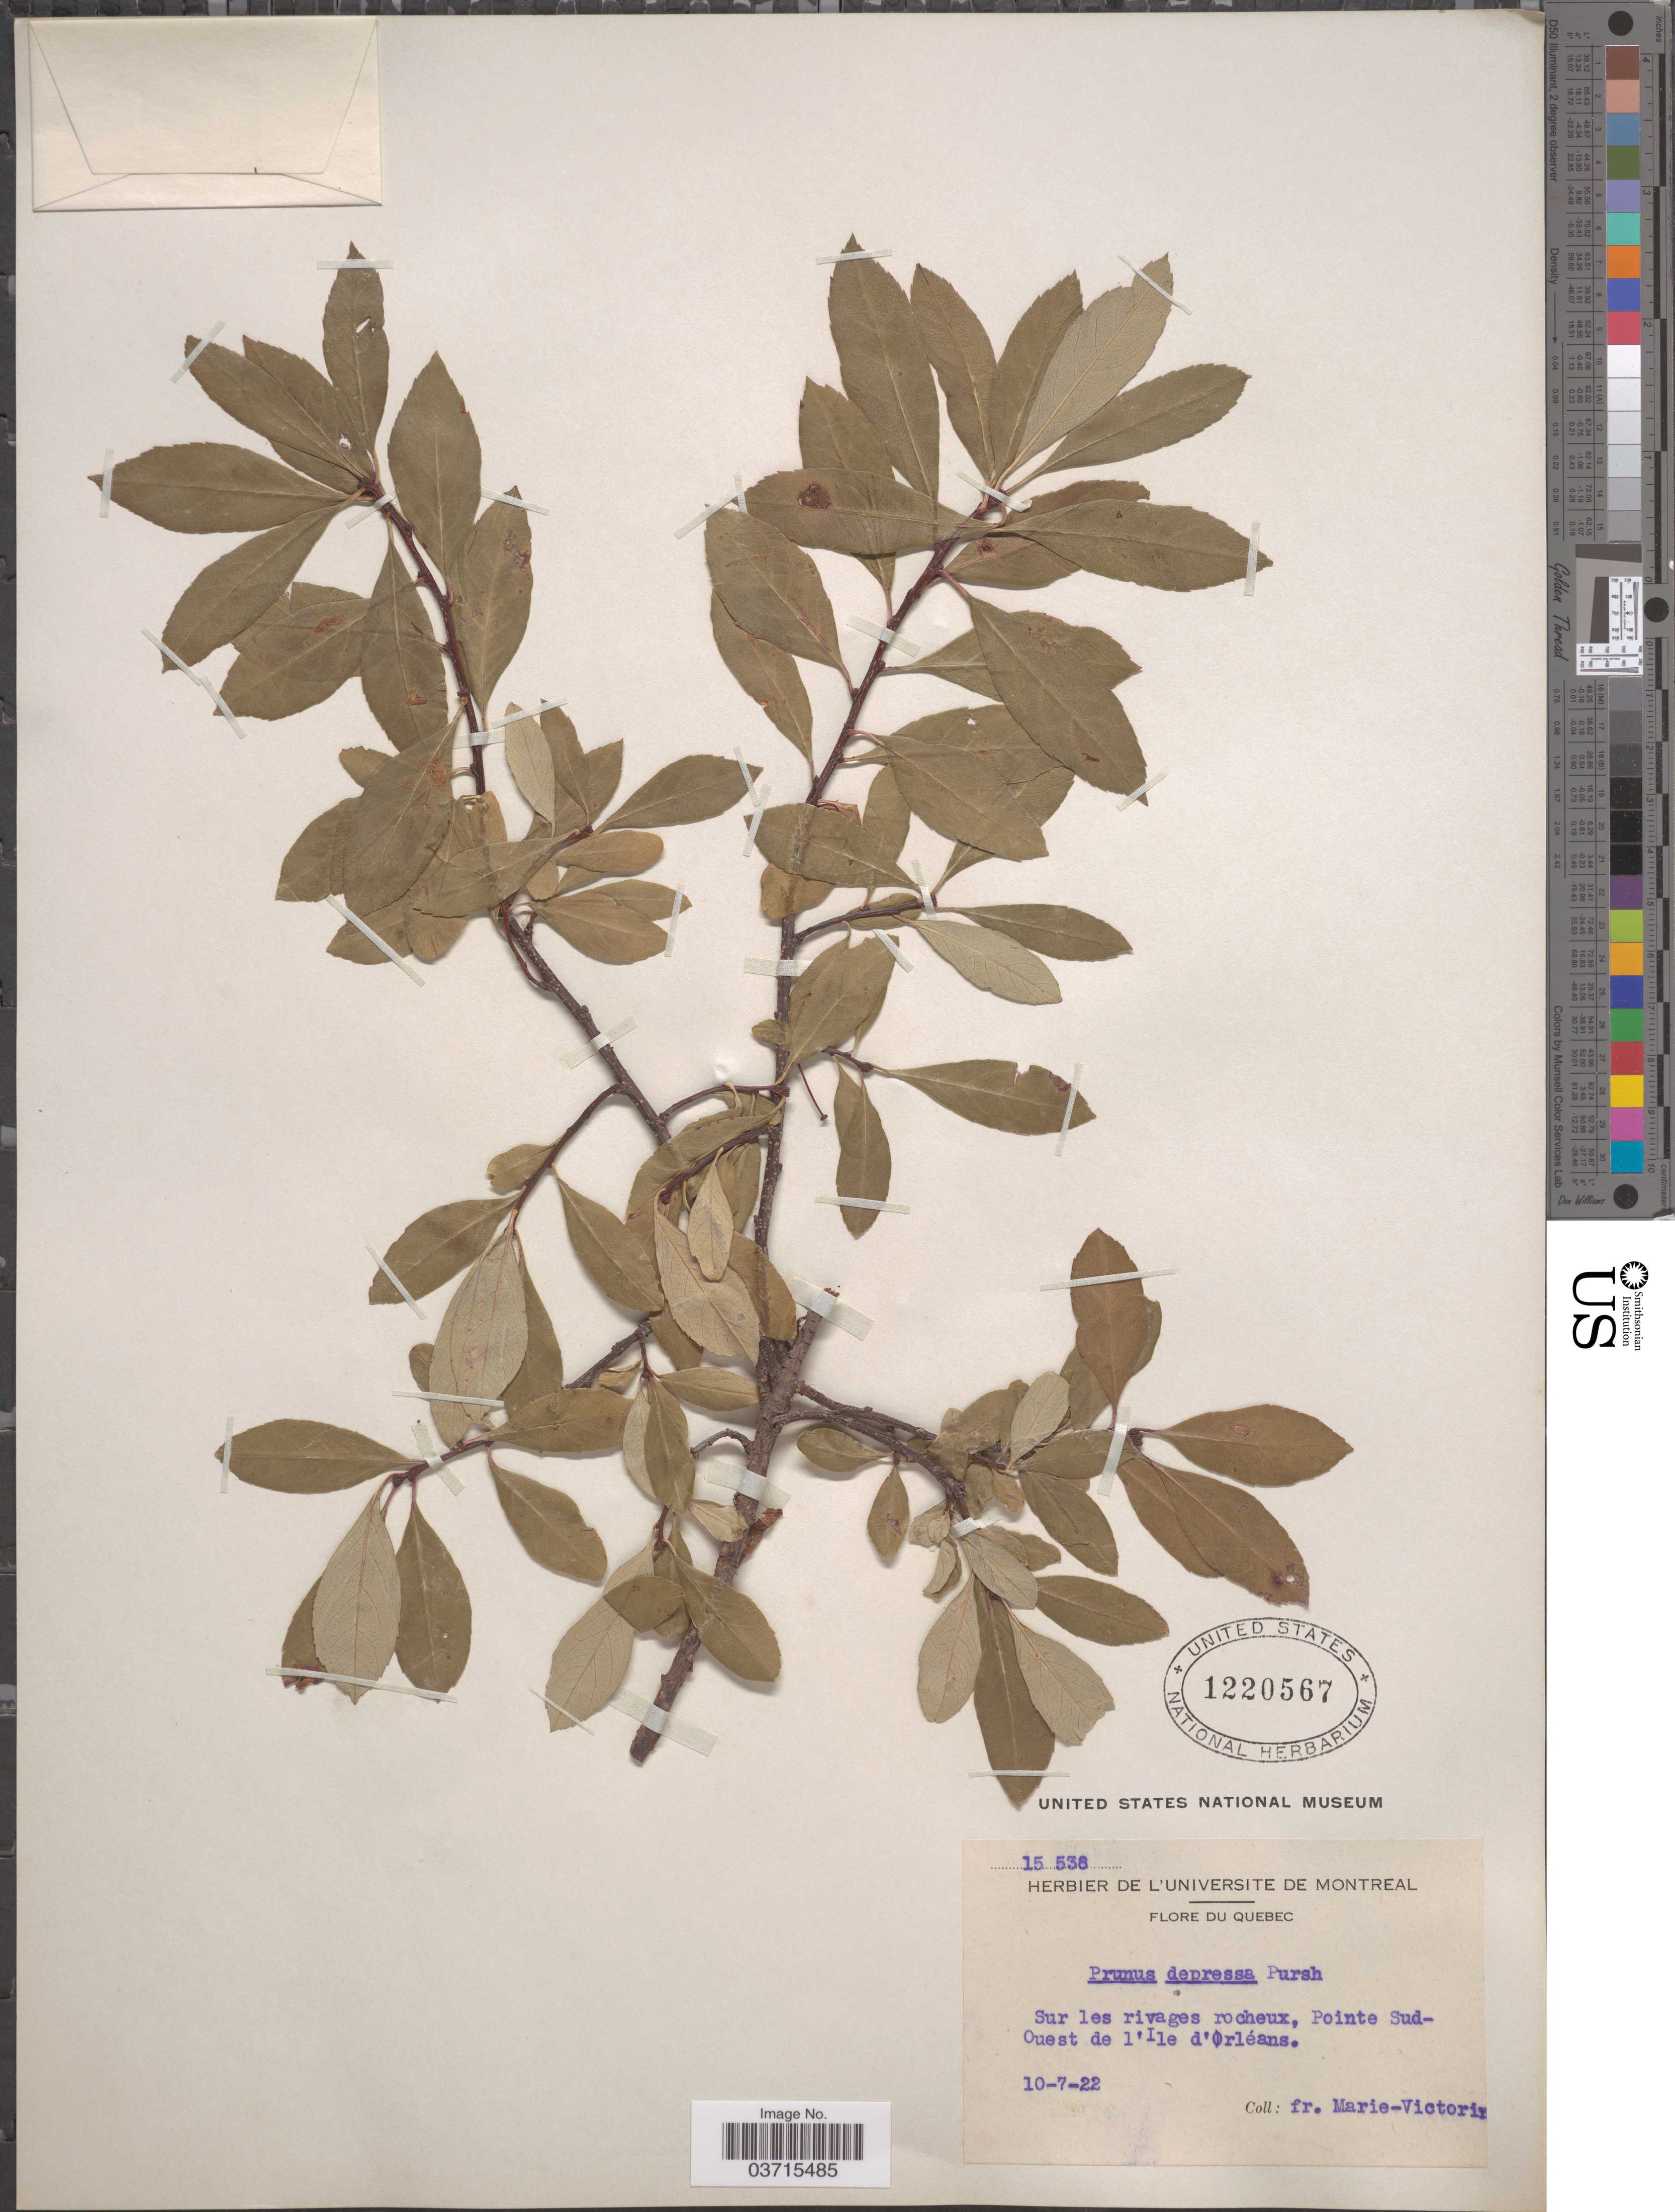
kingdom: Plantae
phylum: Tracheophyta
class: Magnoliopsida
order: Rosales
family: Rosaceae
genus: Prunus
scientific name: Prunus depressa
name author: Pursh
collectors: F. Marie-Victorin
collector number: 15538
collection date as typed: Transcribed d/m/y: 10/7/22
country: Canada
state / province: Quebec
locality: Sur les rivages rocheux, Pointe Sud-Ouest de l'Ile d'Orléans.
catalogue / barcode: US 1220567